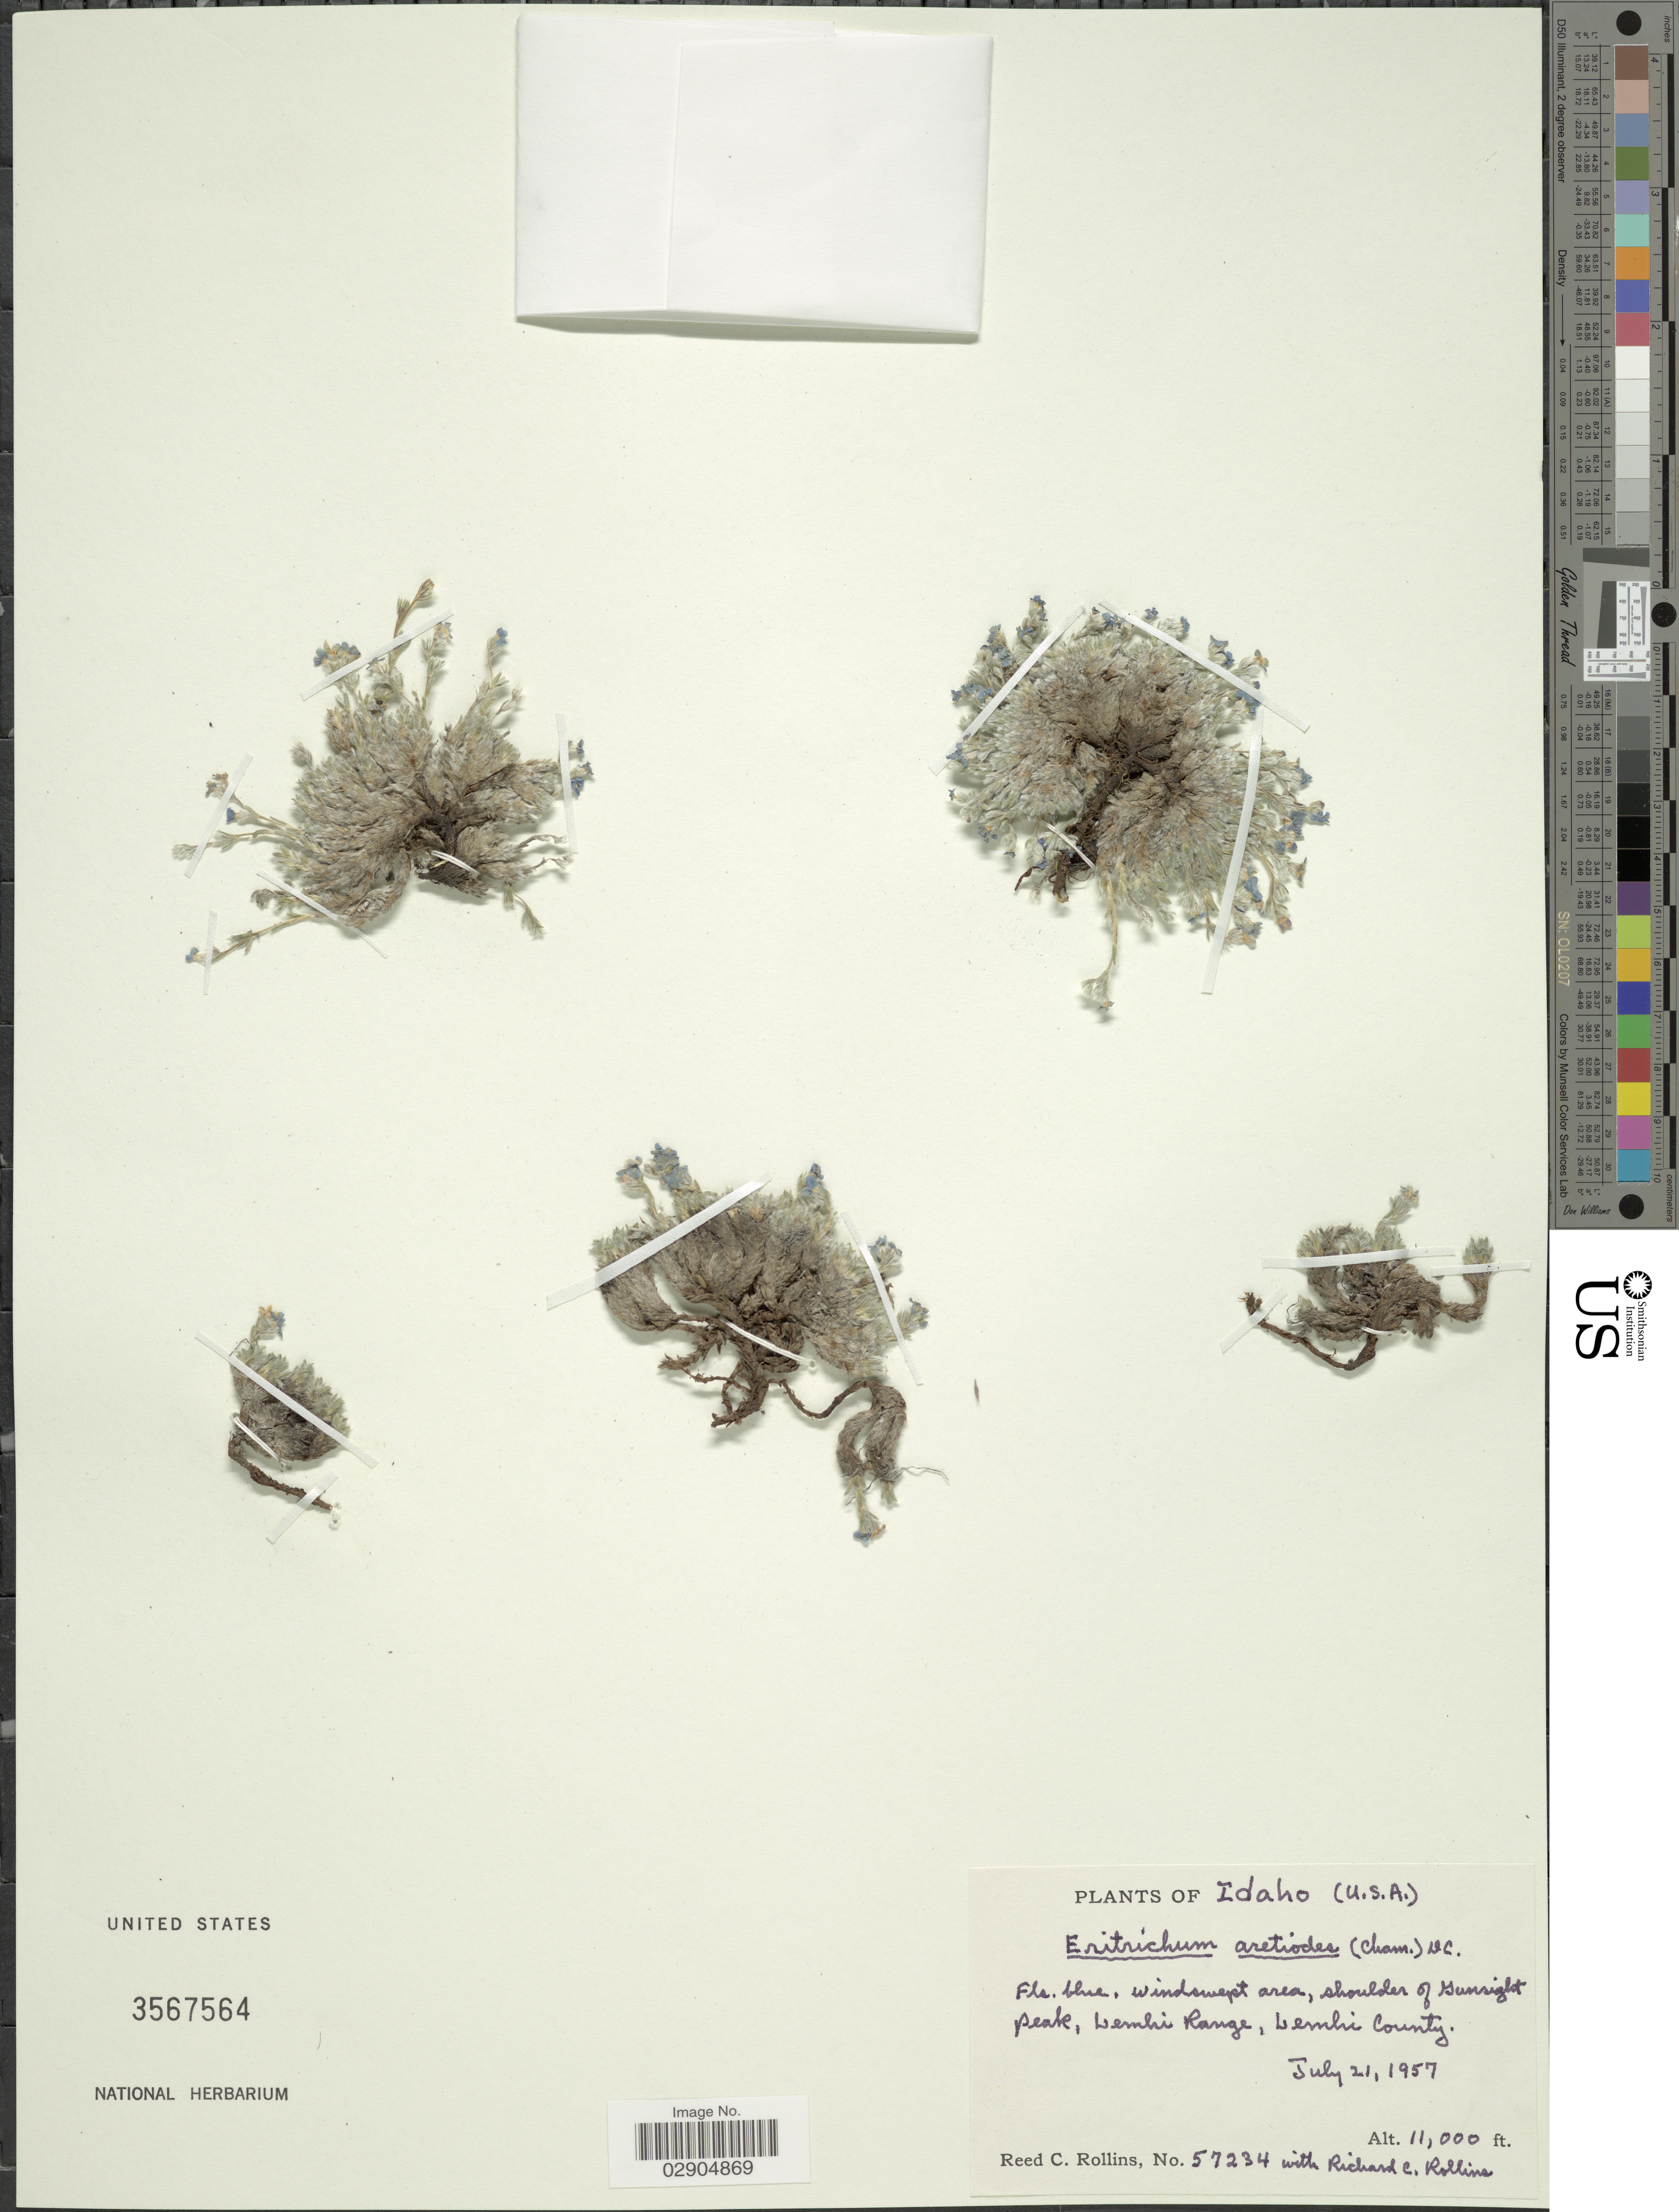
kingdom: Plantae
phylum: Tracheophyta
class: Magnoliopsida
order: Boraginales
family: Boraginaceae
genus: Eritrichium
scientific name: Eritrichium aretioides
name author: (Cham.) DC.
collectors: R. C. Rollins & R. C. Rollins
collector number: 57234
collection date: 1957-07-21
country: United States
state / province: Idaho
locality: Windswept area, shoulder of Yunsight Peak, Lemhi Range, Lemhi County.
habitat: windswept area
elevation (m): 3353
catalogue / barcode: US 3567564